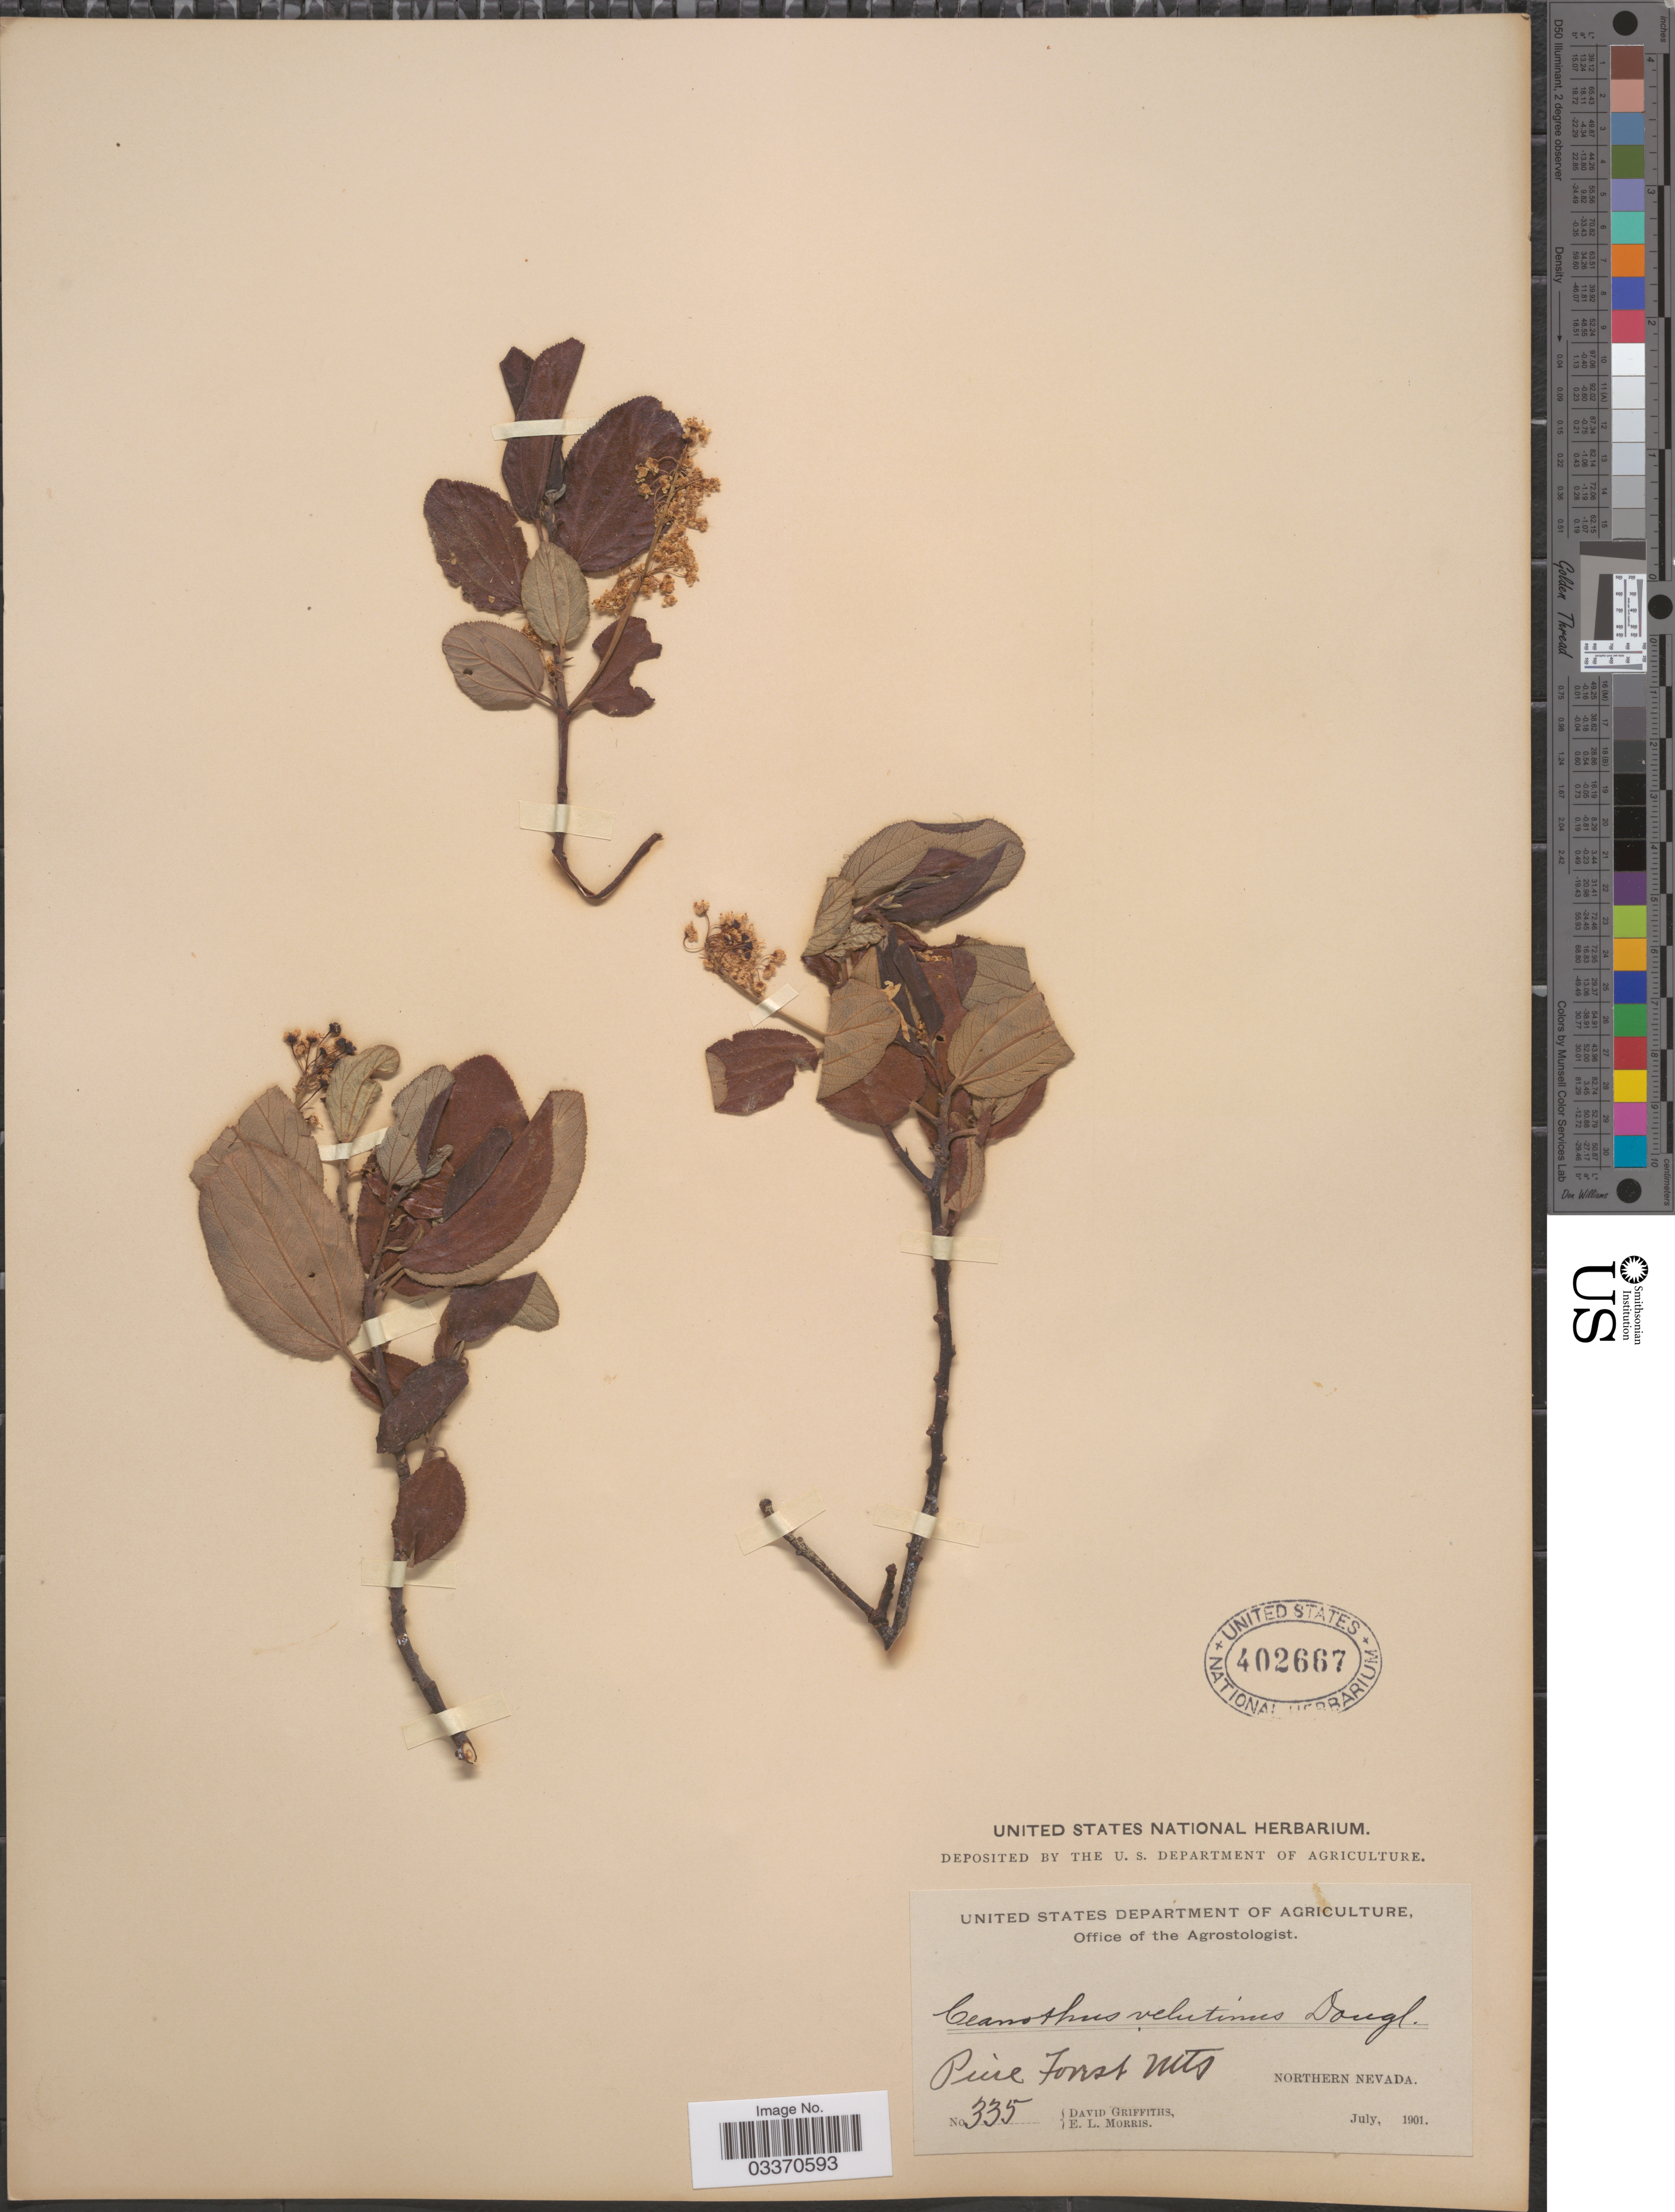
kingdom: Plantae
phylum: Tracheophyta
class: Magnoliopsida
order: Rosales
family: Rhamnaceae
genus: Ceanothus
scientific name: Ceanothus velutinus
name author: Douglas ex Hook.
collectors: D. Griffiths & E. Morris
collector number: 335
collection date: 1901-07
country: United States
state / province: Nevada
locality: Pine Forest Mts. Northern Nevada.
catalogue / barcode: US 402667